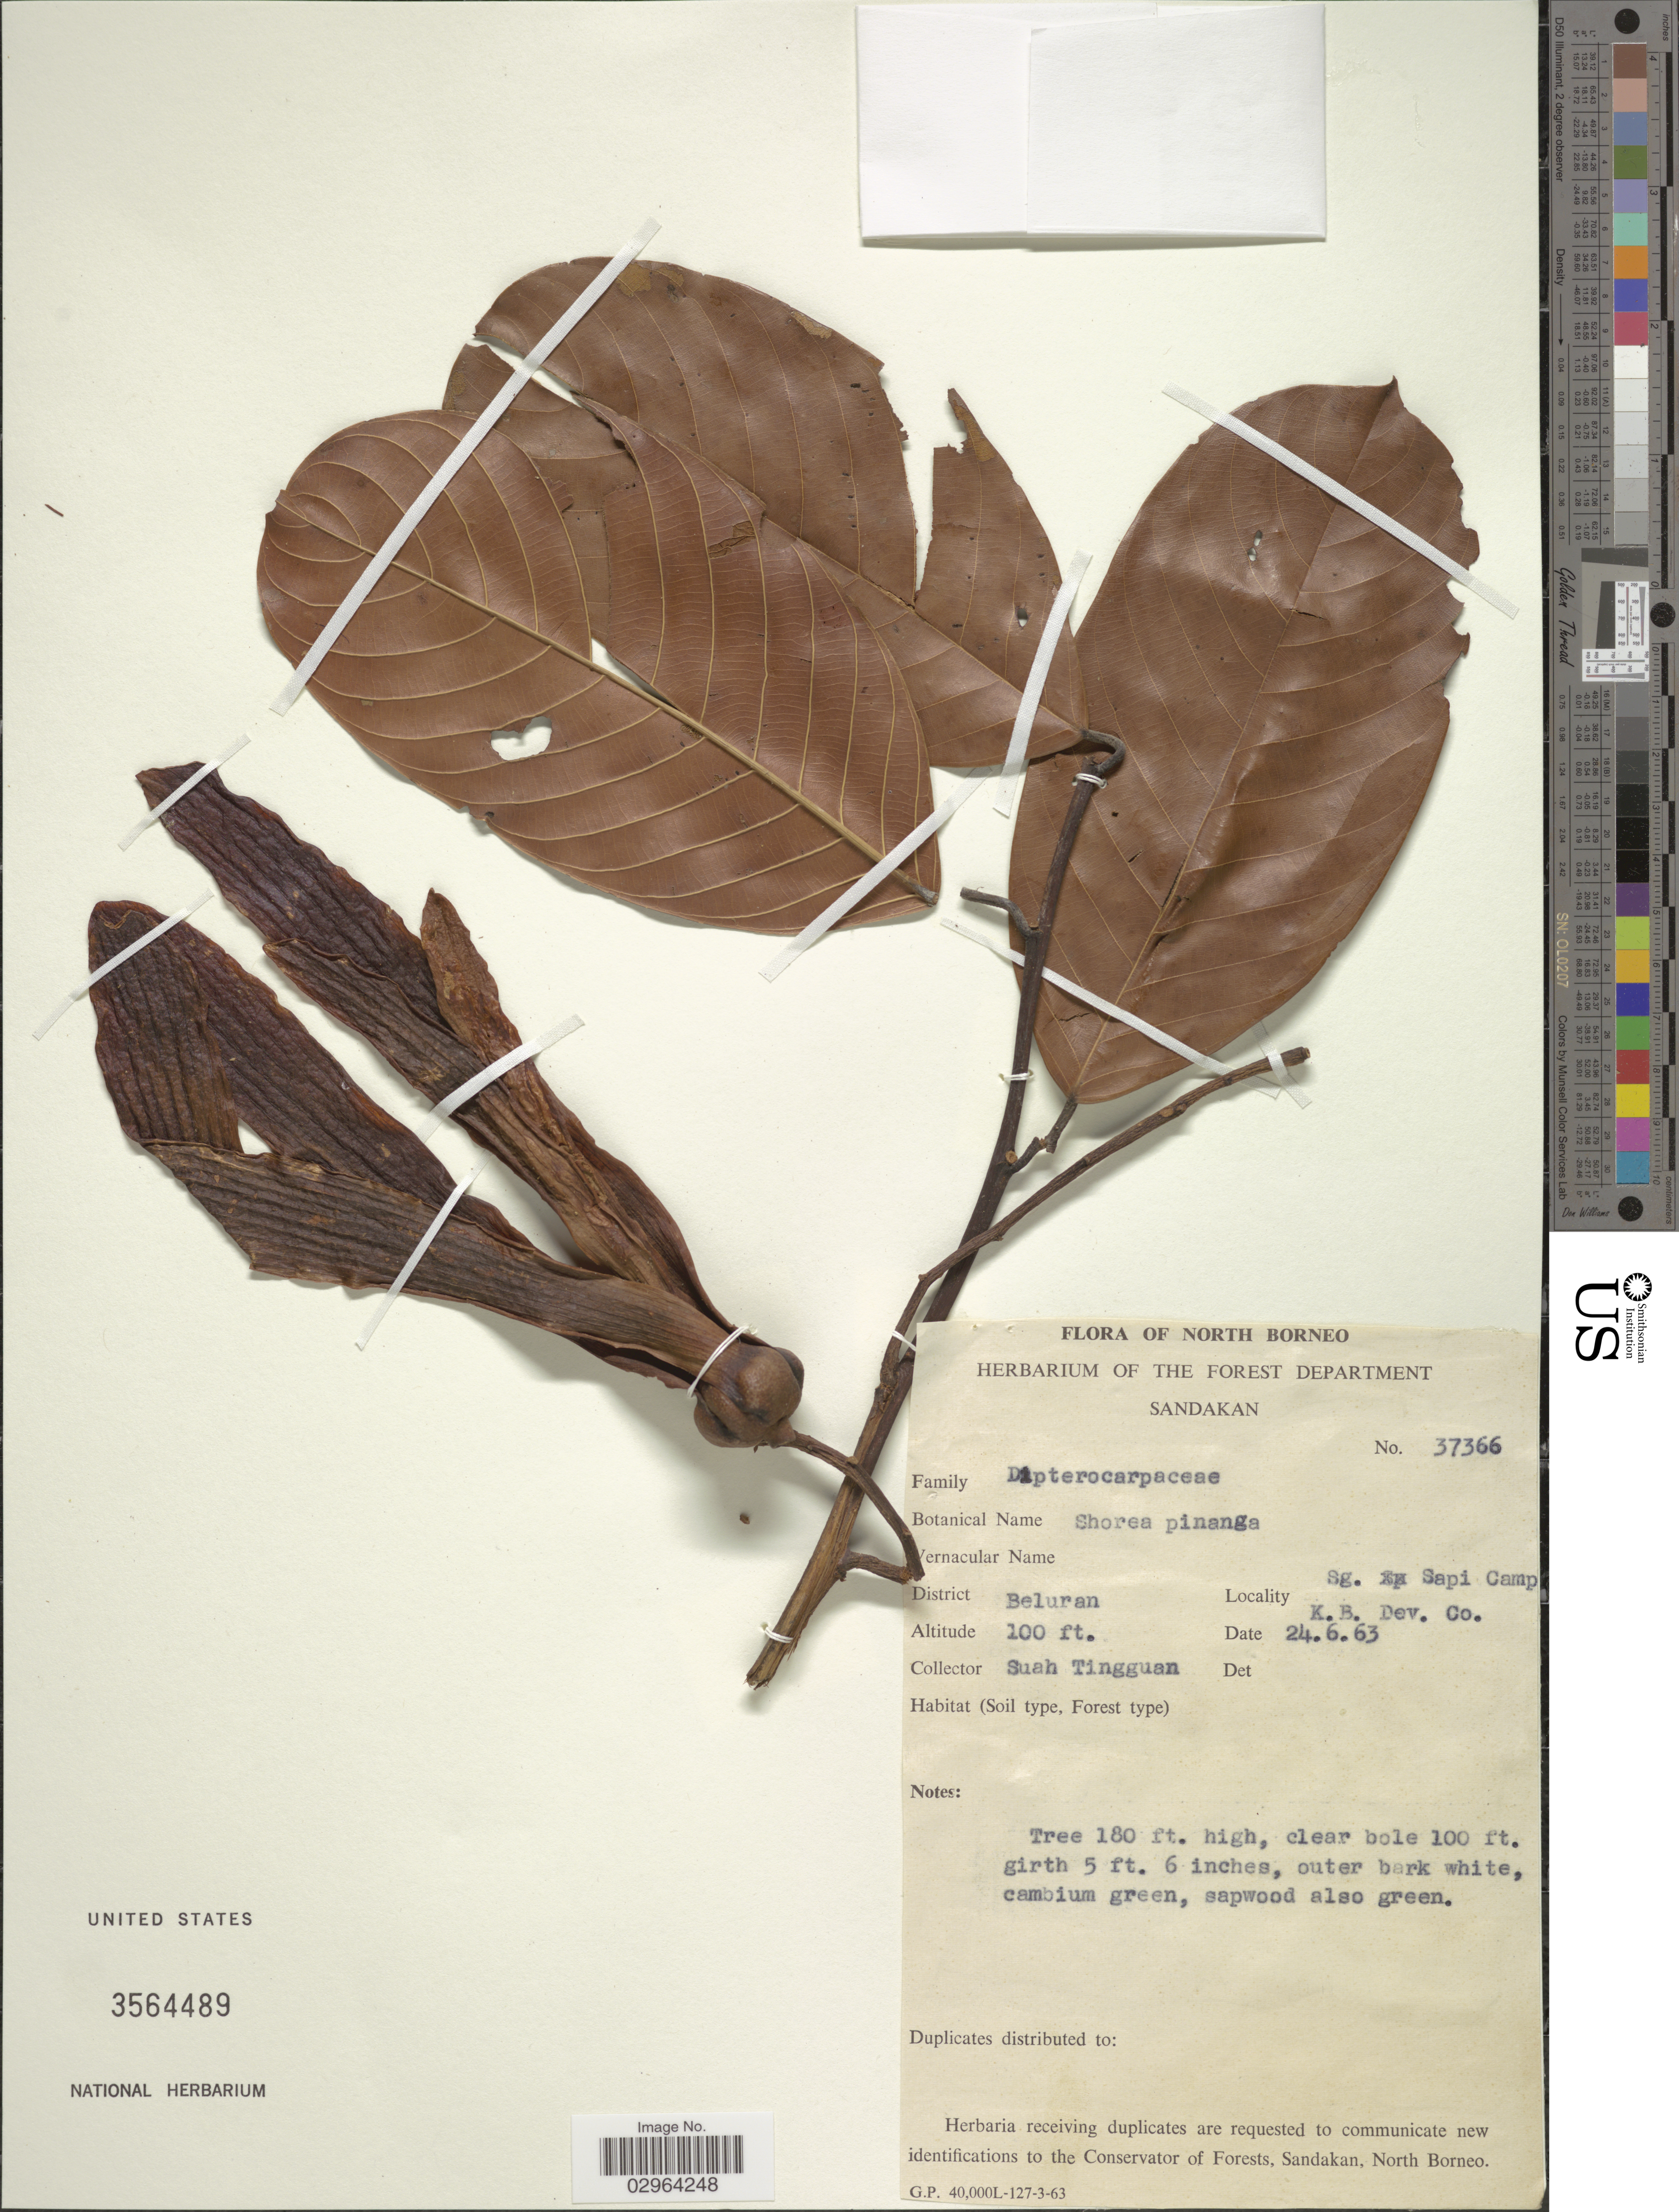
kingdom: Plantae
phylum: Tracheophyta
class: Magnoliopsida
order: Malvales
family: Dipterocarpaceae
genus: Rubroshorea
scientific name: Rubroshorea pinanga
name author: (Scheff.) P.S. Ashton & J. Heck.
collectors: S. Tinnguan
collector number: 37366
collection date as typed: Transcribed d/m/y: 24/6/63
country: Malaysia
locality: North Borneo. District Beluran. Sg. Sapi Camp K. B. Dev. Co.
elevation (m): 30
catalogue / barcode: US 3564489